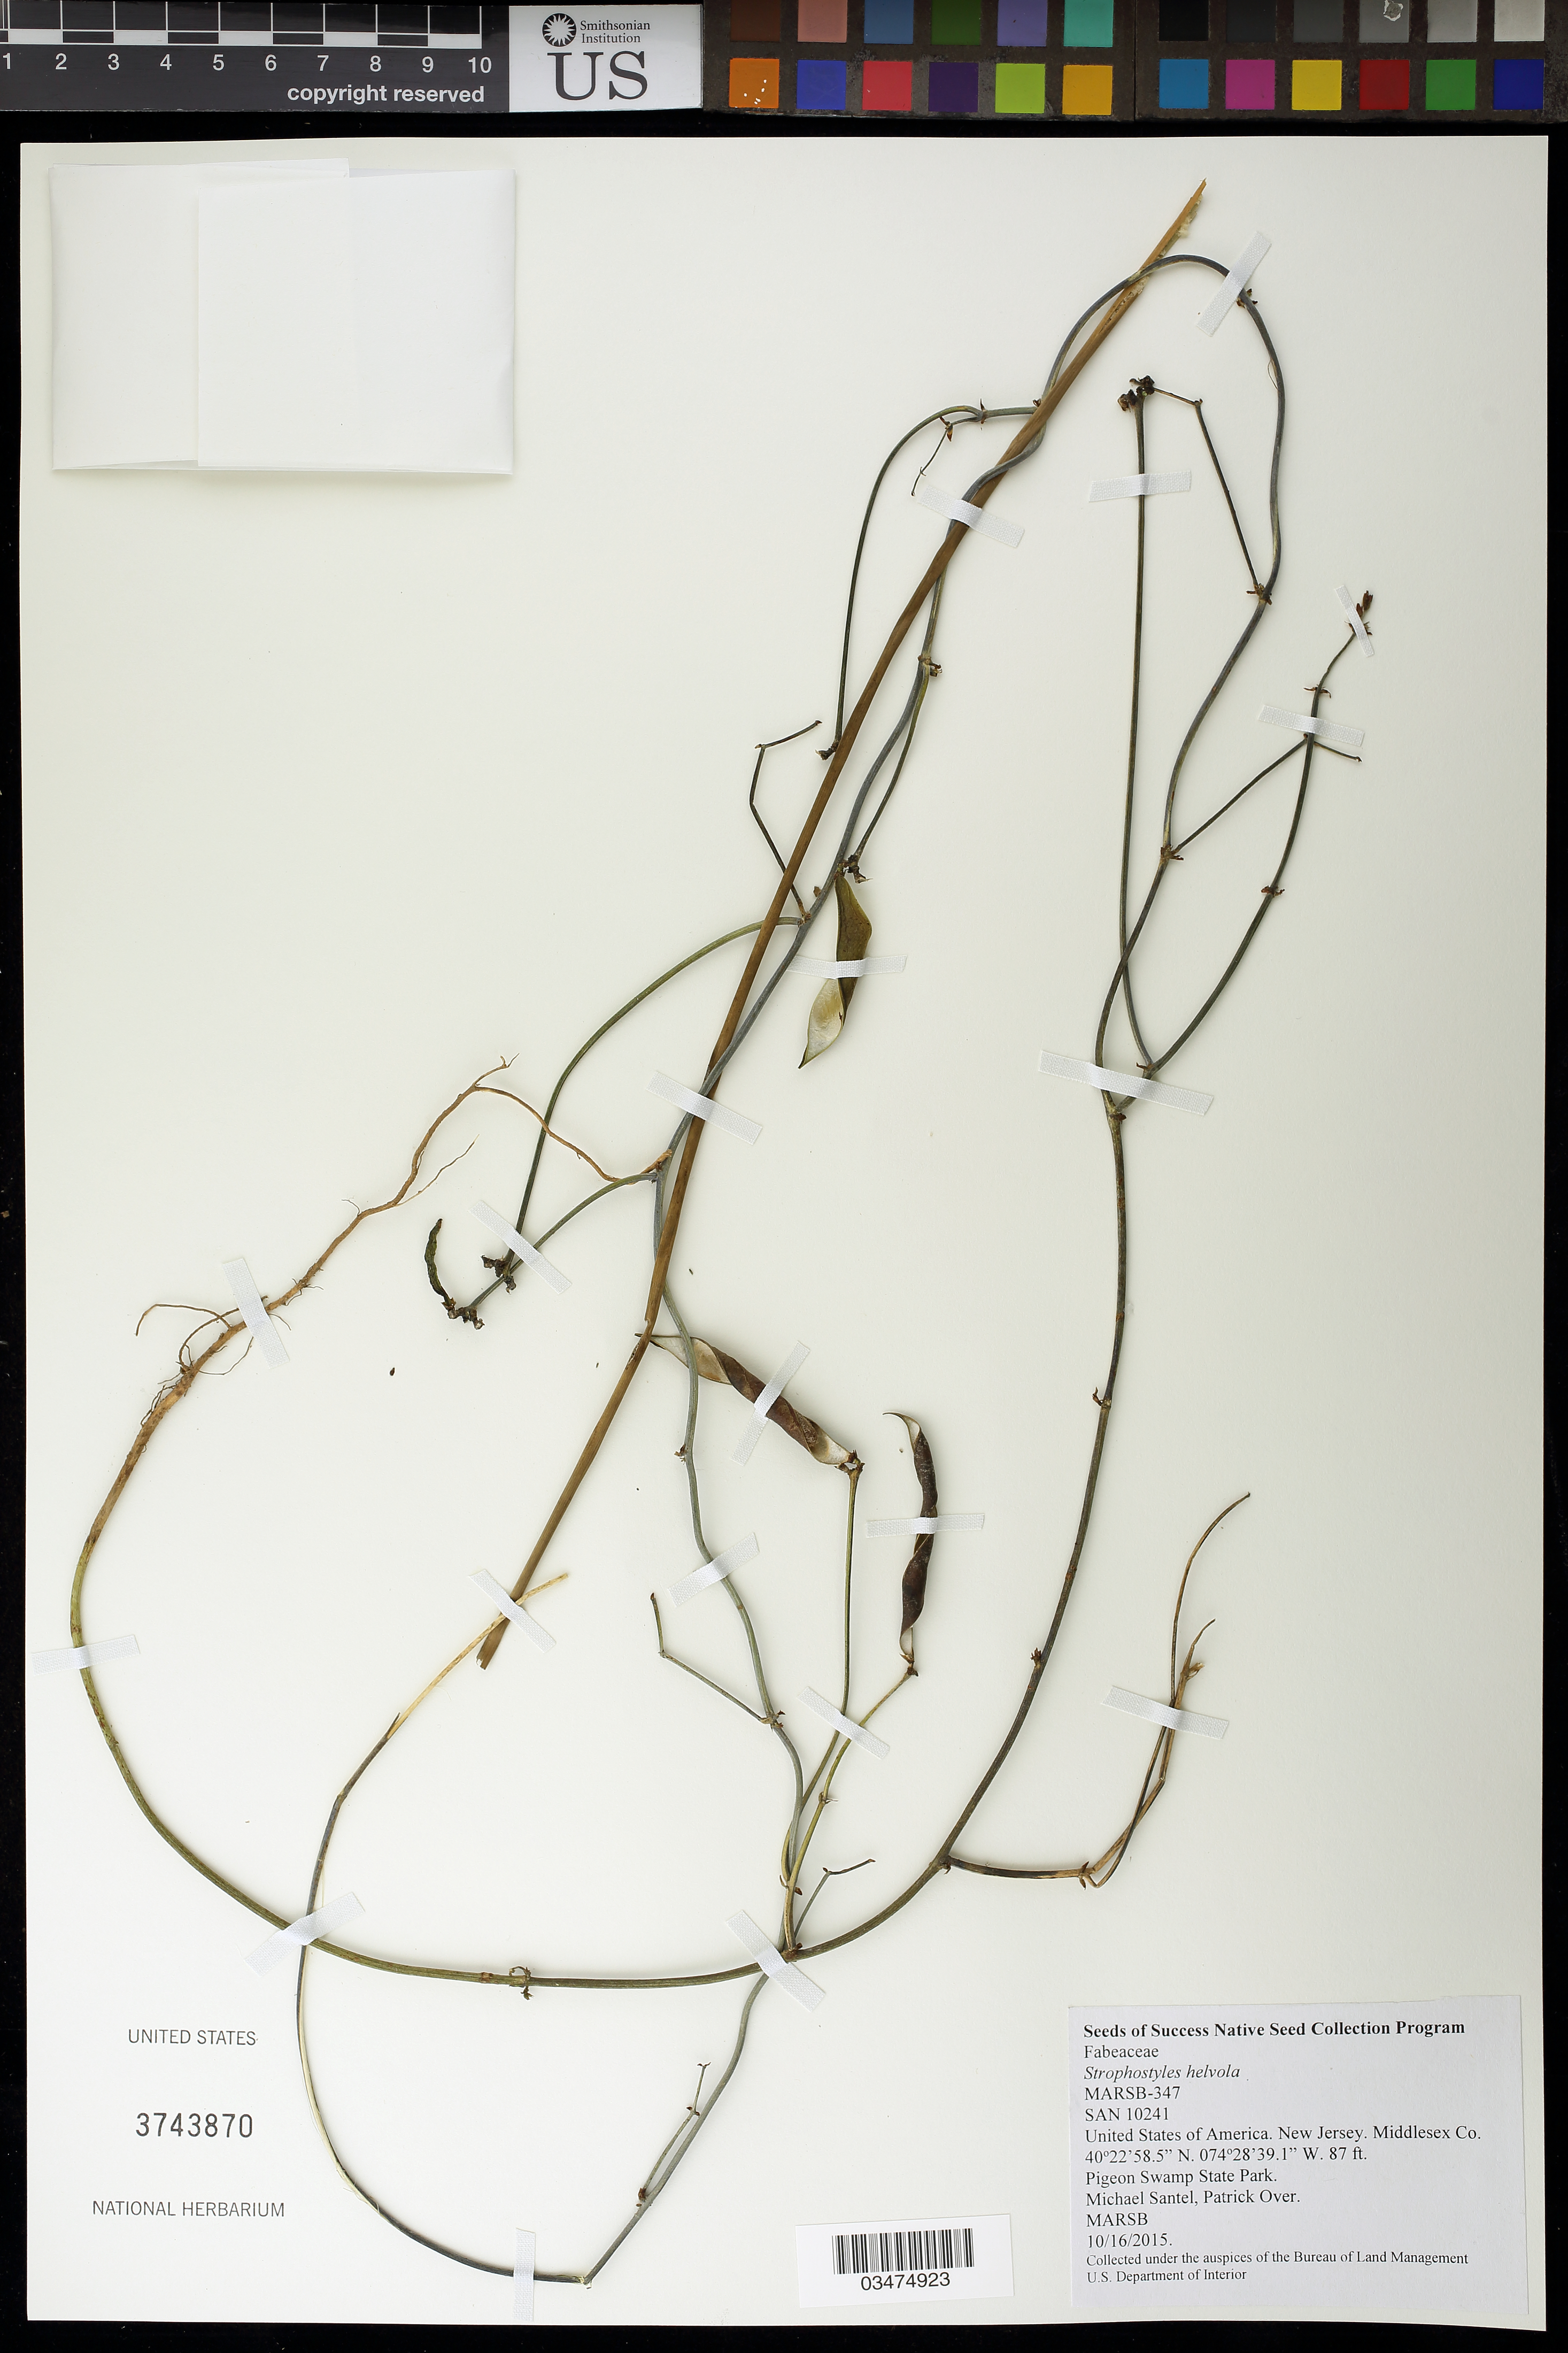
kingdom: Plantae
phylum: Tracheophyta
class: Magnoliopsida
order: Fabales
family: Fabaceae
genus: Strophostyles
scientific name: Strophostyles helvola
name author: (L.) Elliott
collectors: M. Santel & P. Over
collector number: MARSB-347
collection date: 2015-10-16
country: United States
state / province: New Jersey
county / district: Middlesex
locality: Pigeon Swamp State Park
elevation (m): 27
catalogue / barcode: US 3743870